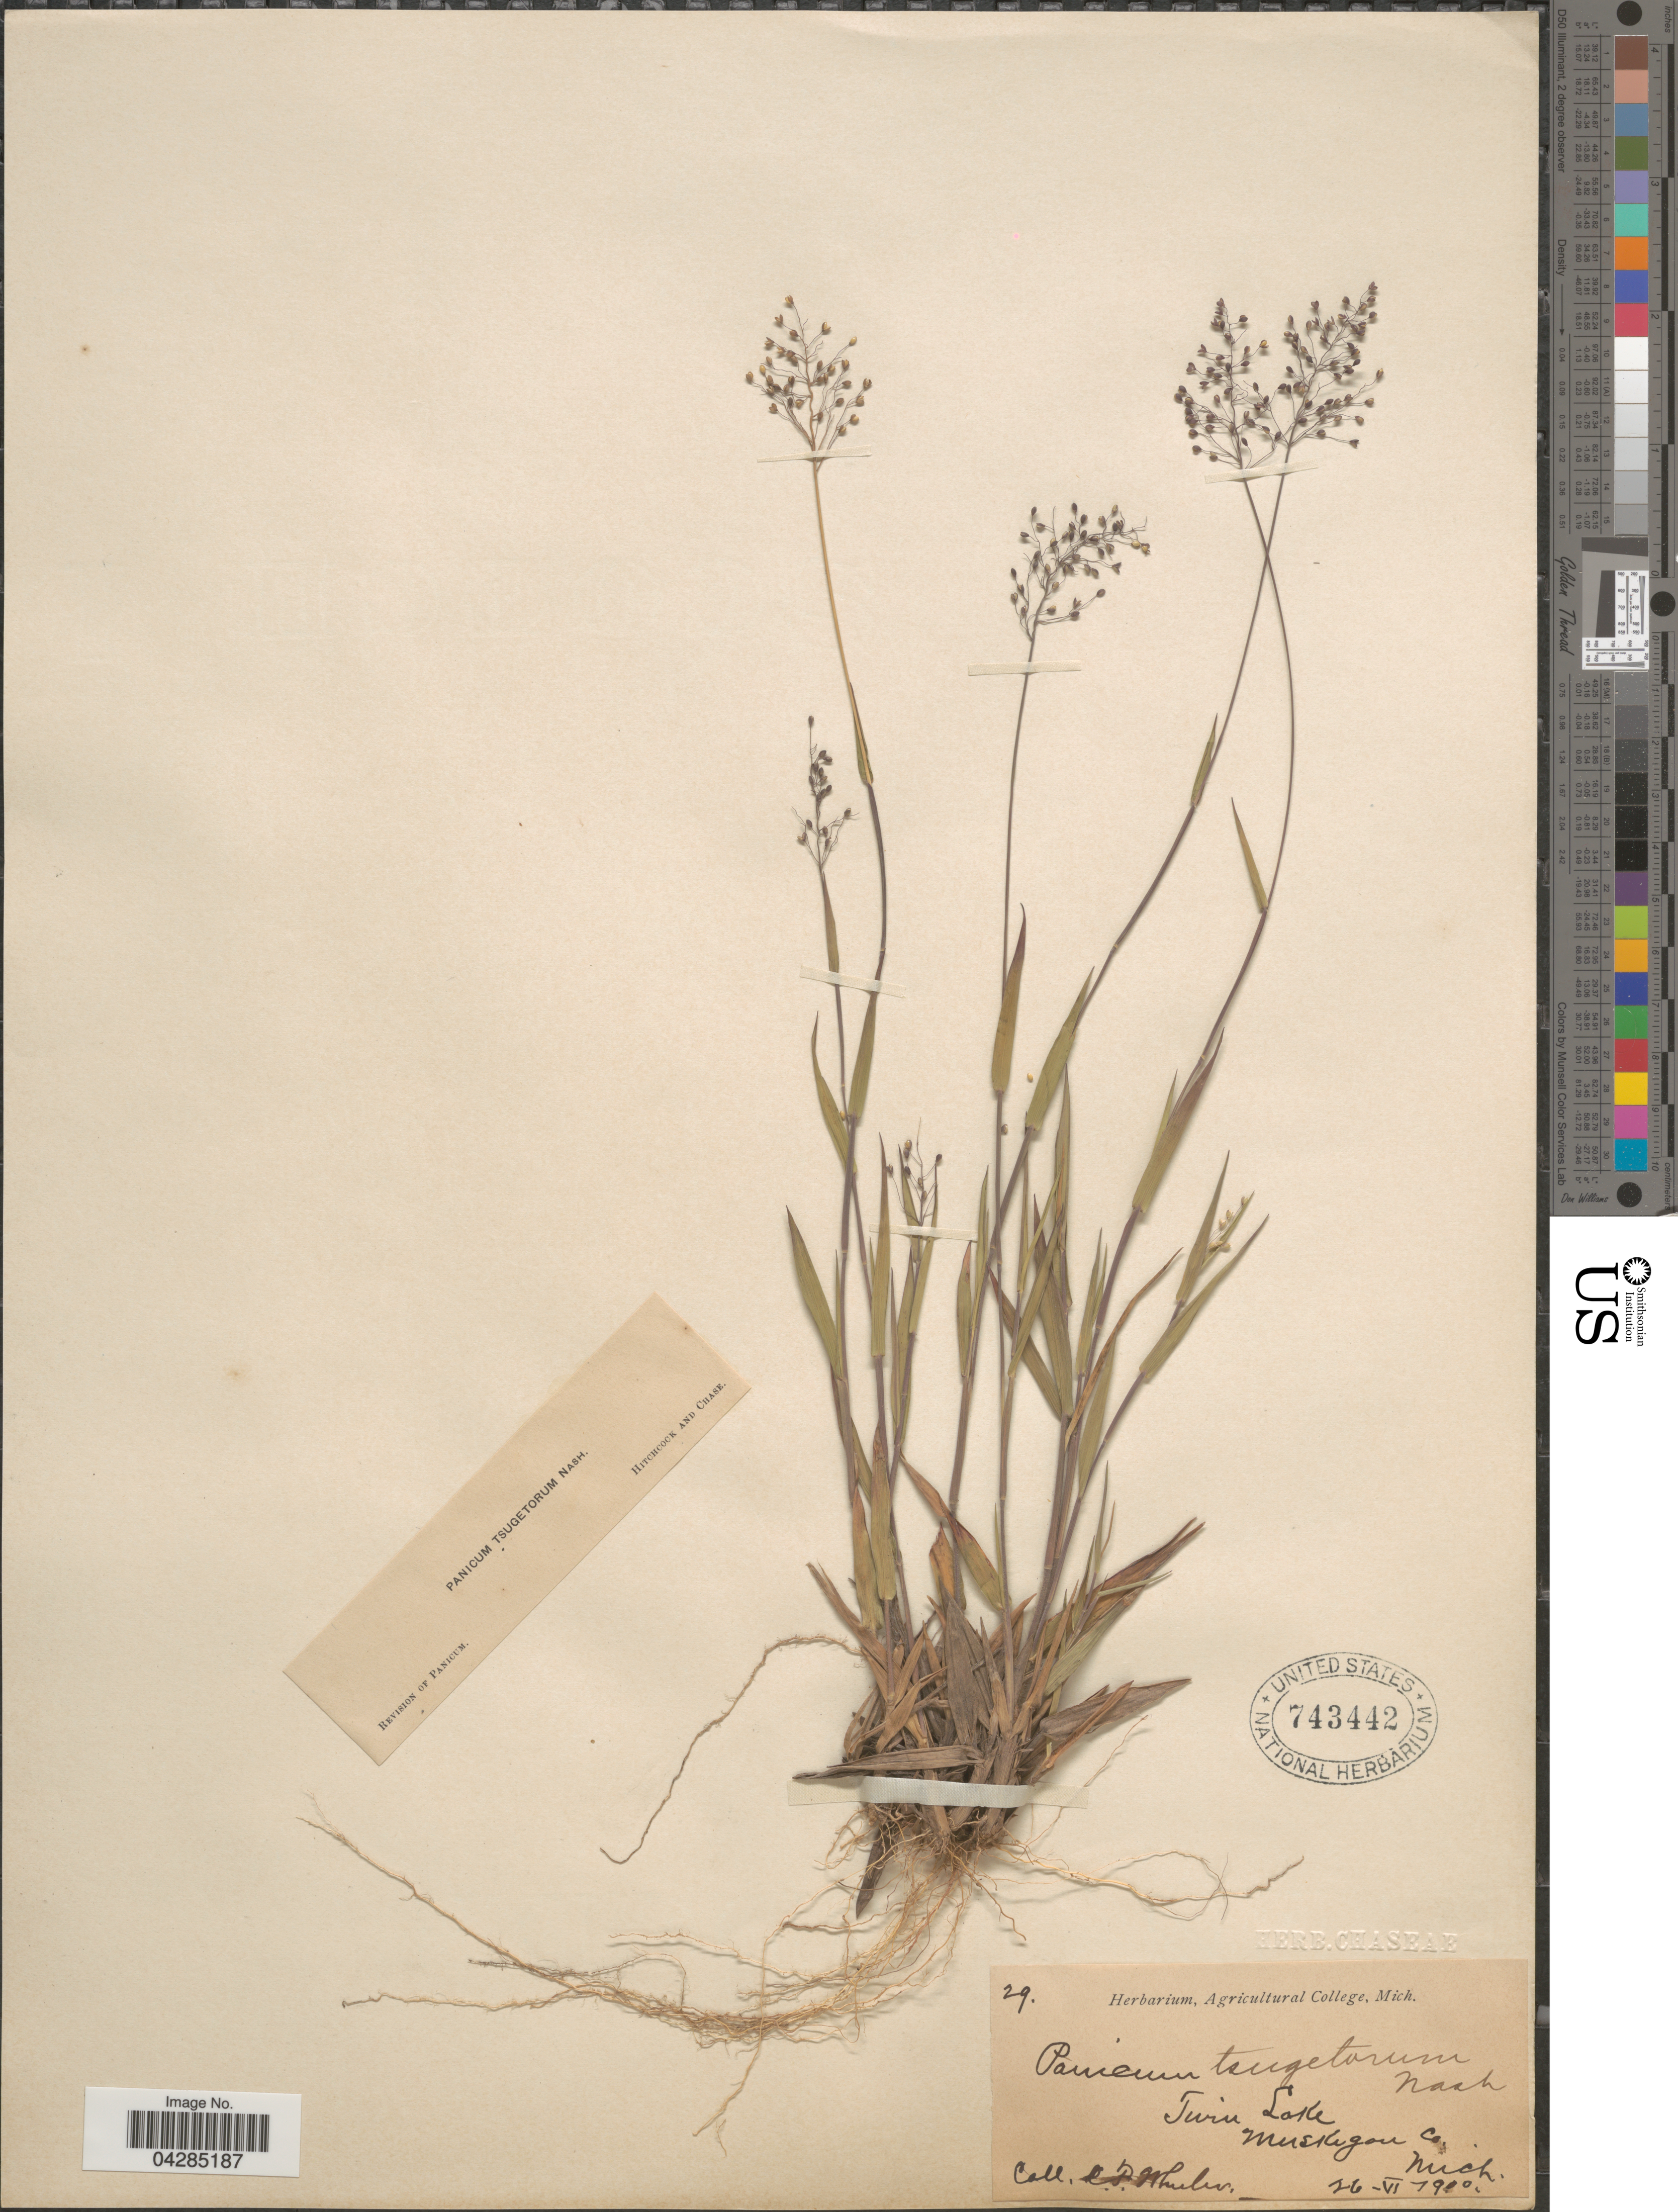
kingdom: Plantae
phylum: Tracheophyta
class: Liliopsida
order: Poales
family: Poaceae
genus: Dichanthelium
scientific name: Dichanthelium portoricense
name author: (Desv. ex Ham.) B.F. Hansen & Wunderlin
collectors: C. Wheeler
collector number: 29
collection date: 1900-06-26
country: United States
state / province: Michigan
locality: Twin Lake. Muskegon Co.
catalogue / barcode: US 743442